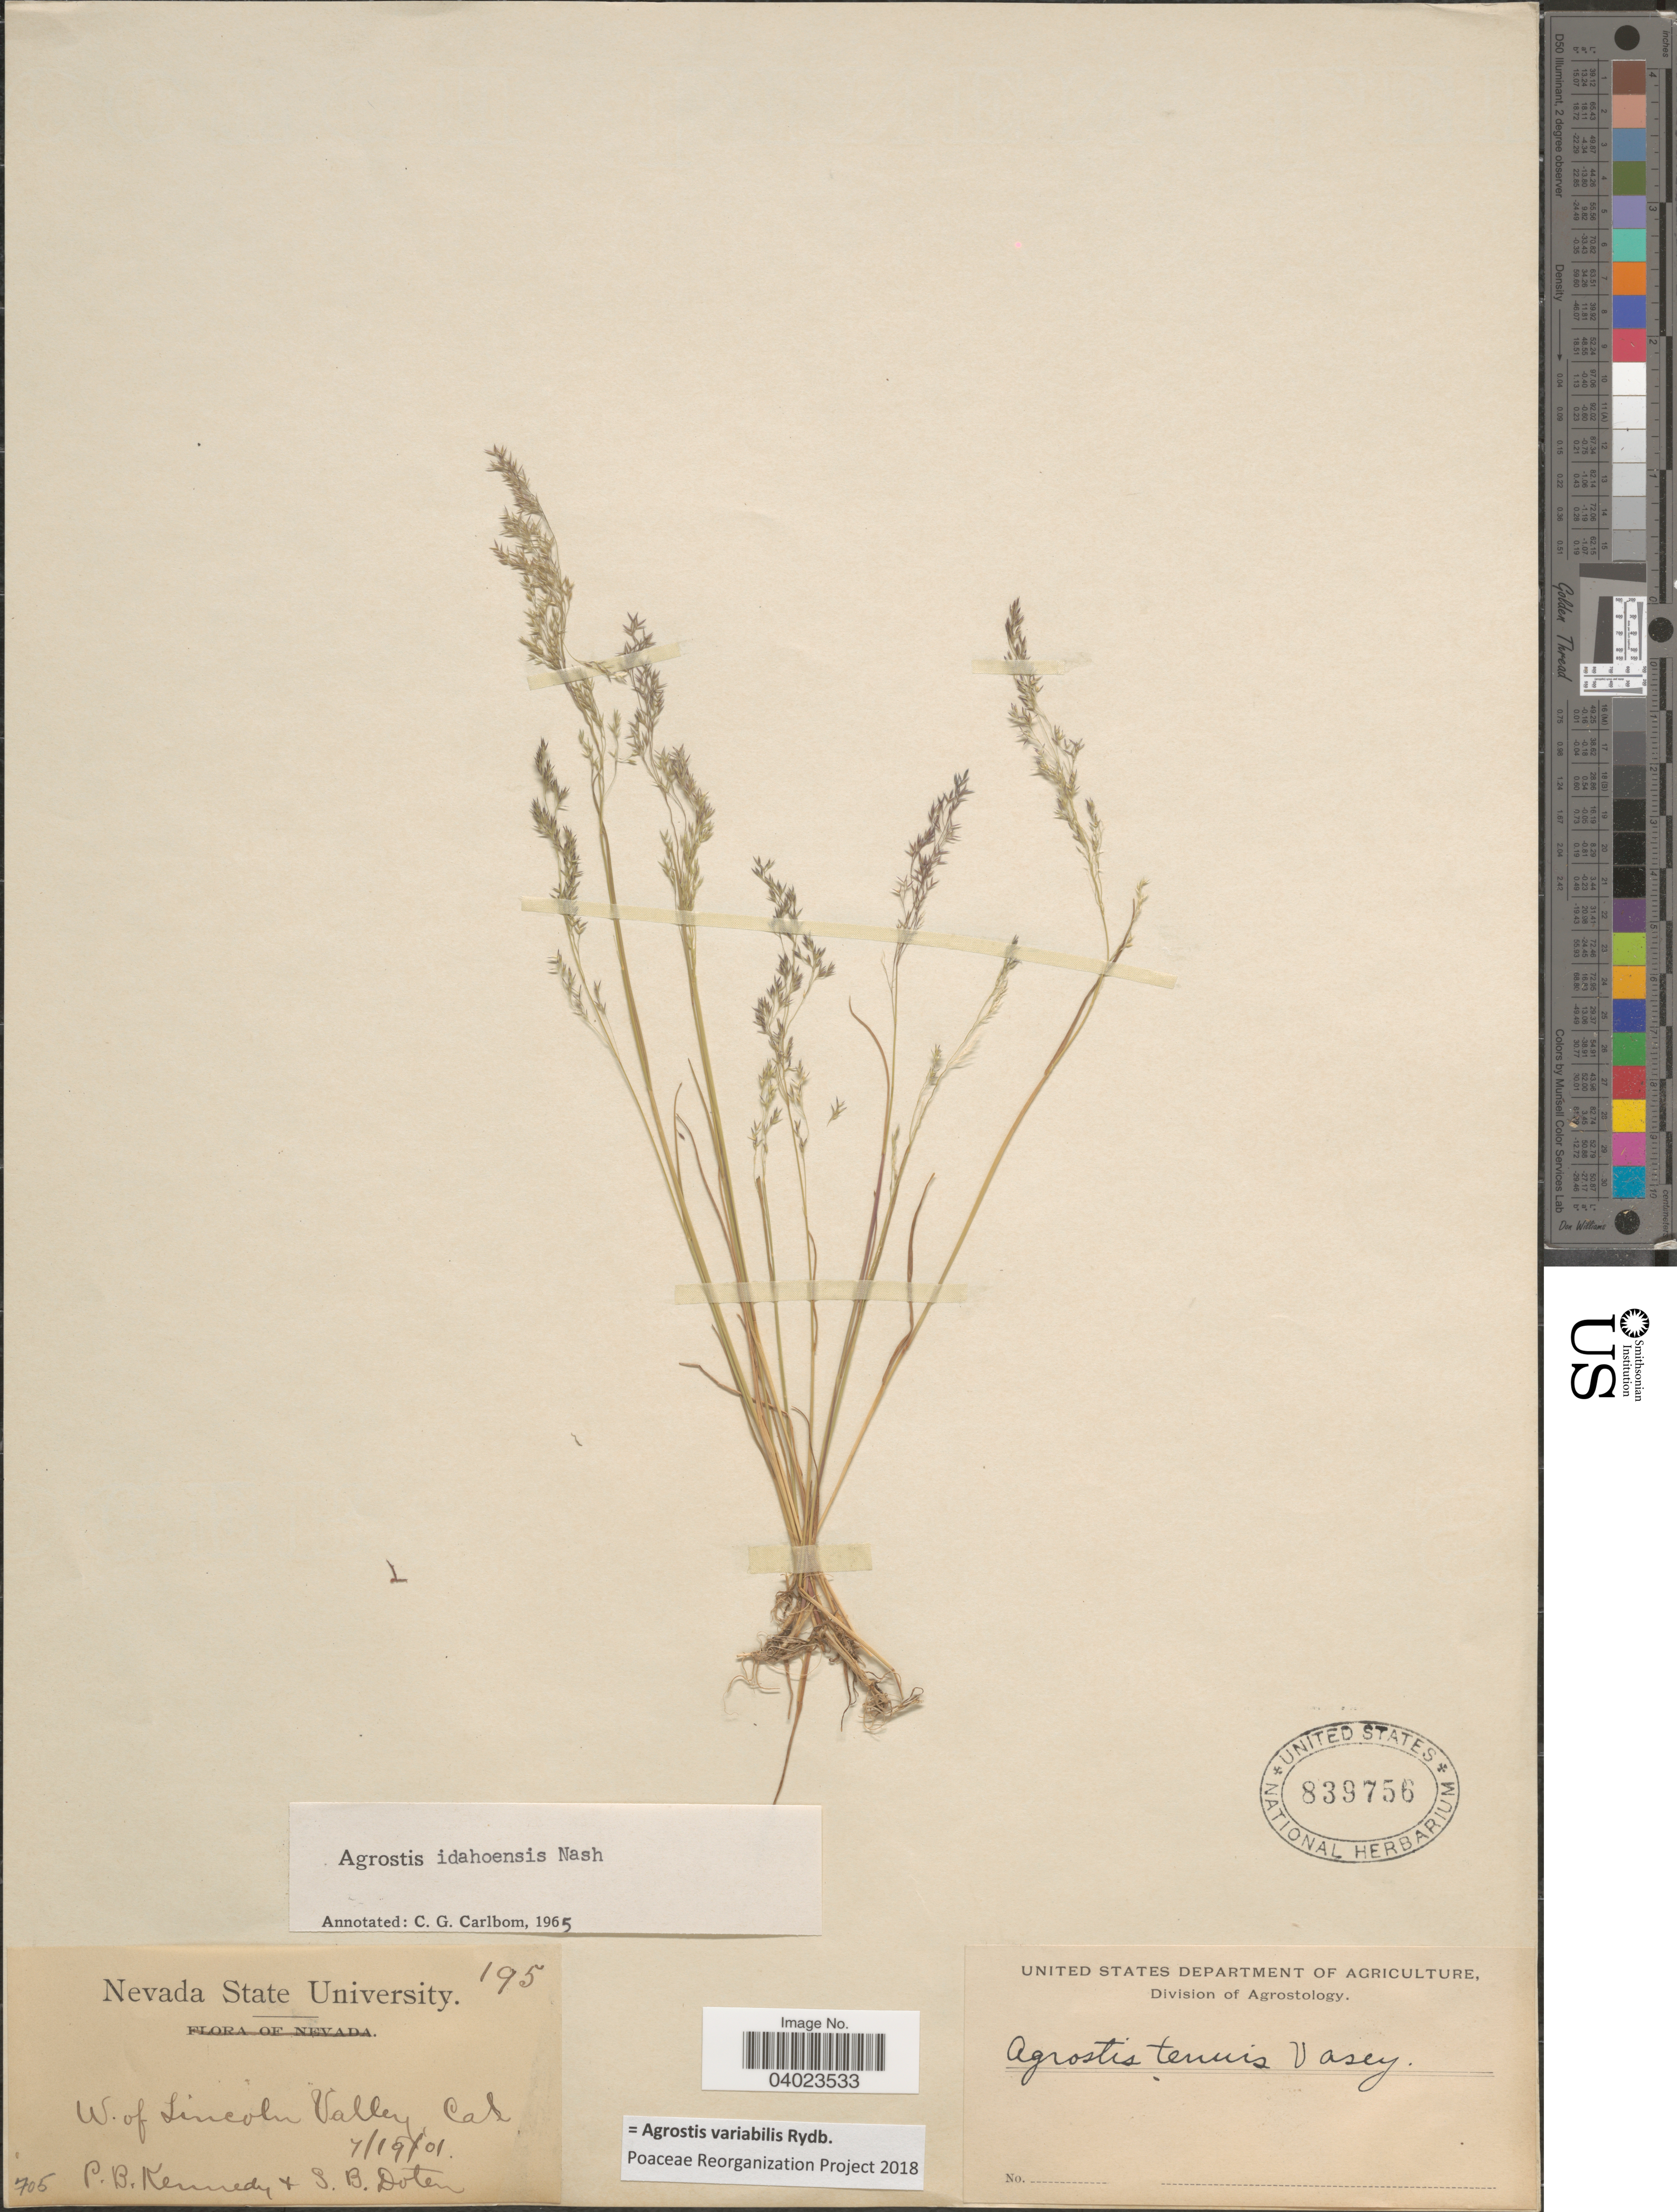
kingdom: Plantae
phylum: Tracheophyta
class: Liliopsida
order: Poales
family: Poaceae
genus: Agrostis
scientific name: Agrostis variabilis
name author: Rydb.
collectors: P. B. Kennedy & S. Doten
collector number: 195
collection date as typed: Transcribed d/m/y: 19/7/1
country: United States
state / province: California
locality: W. of Lincoln Valley.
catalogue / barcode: US 839756